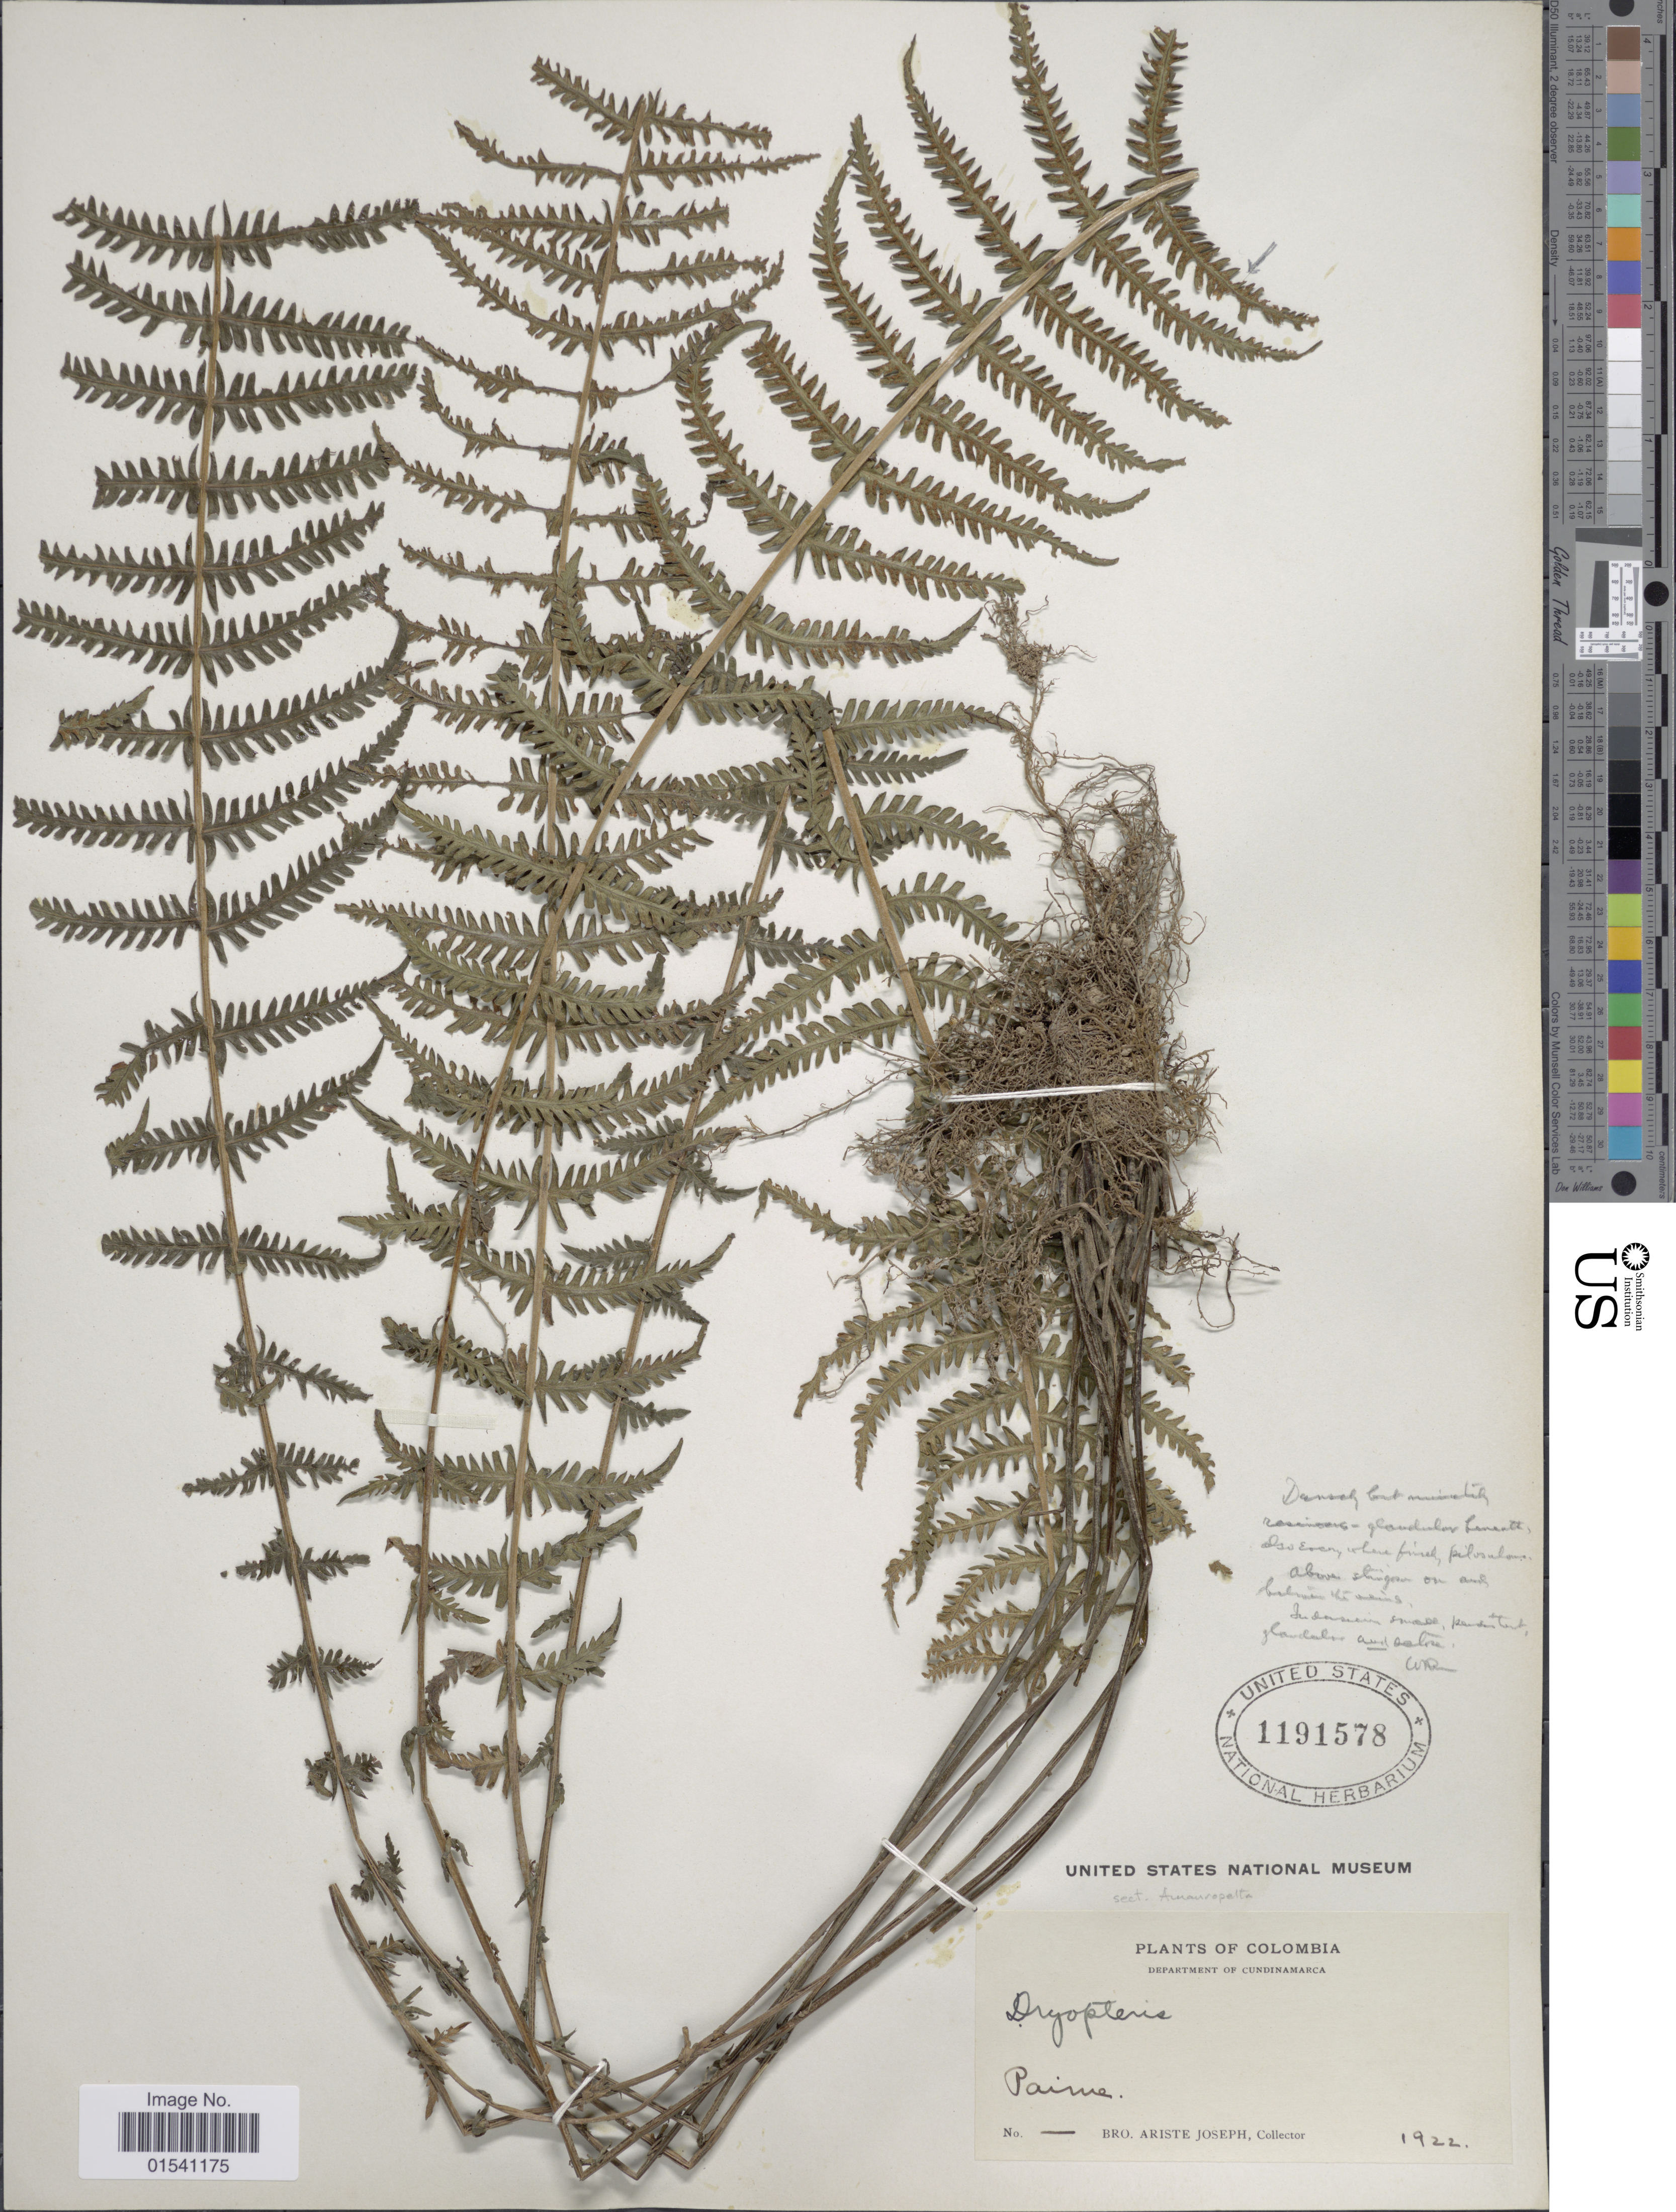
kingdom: Plantae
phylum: Tracheophyta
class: Polypodiopsida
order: Polypodiales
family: Thelypteridaceae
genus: Amauropelta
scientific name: Amauropelta sp.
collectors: Bro. Ariste-Joseph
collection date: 1922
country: Colombia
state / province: Cundinamarca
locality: Department of Cundinamarca, Paime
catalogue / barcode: US 1191578